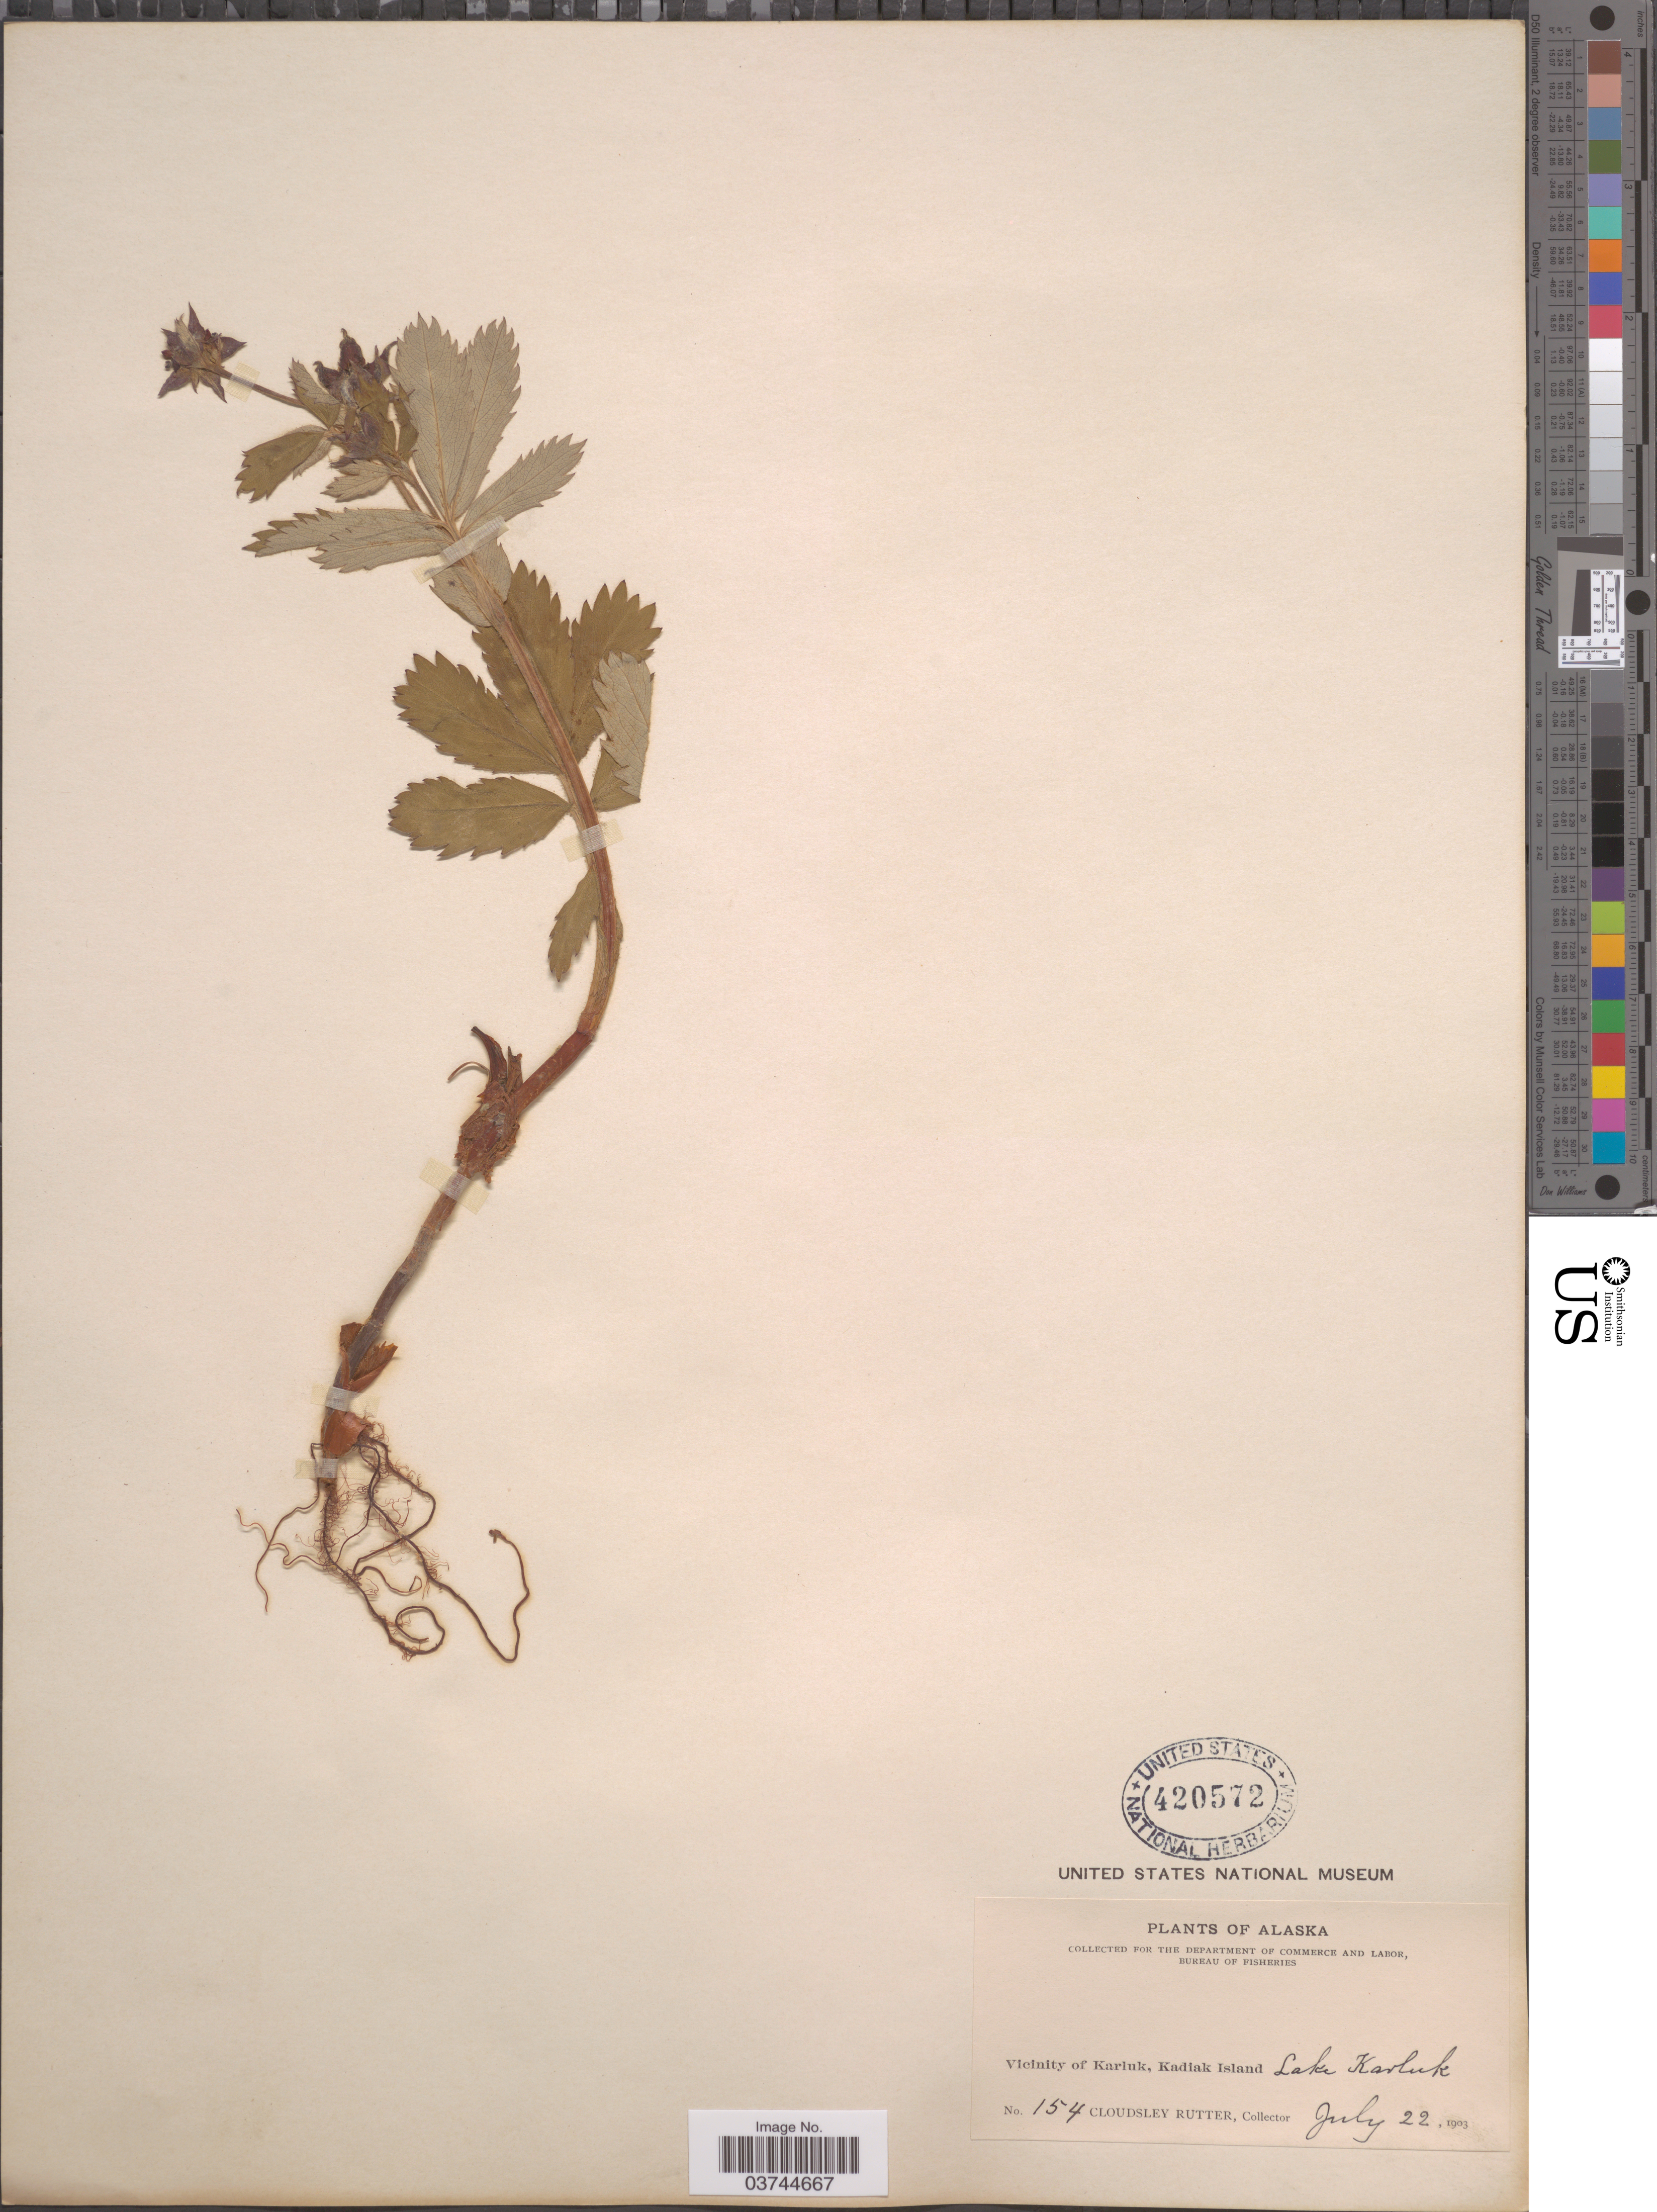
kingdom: Plantae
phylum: Tracheophyta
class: Magnoliopsida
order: Rosales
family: Rosaceae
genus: Comarum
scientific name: Comarum palustre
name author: L.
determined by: Strong, Mark T., (BOT), Smithsonian Institution - National Museum of Natural History (UNITED STATES)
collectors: C. Rutter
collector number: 154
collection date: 1903-07-22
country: United States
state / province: Alaska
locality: Vicinity of Karluk, Kadiak Island. Lake Karluk.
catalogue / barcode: US 420572